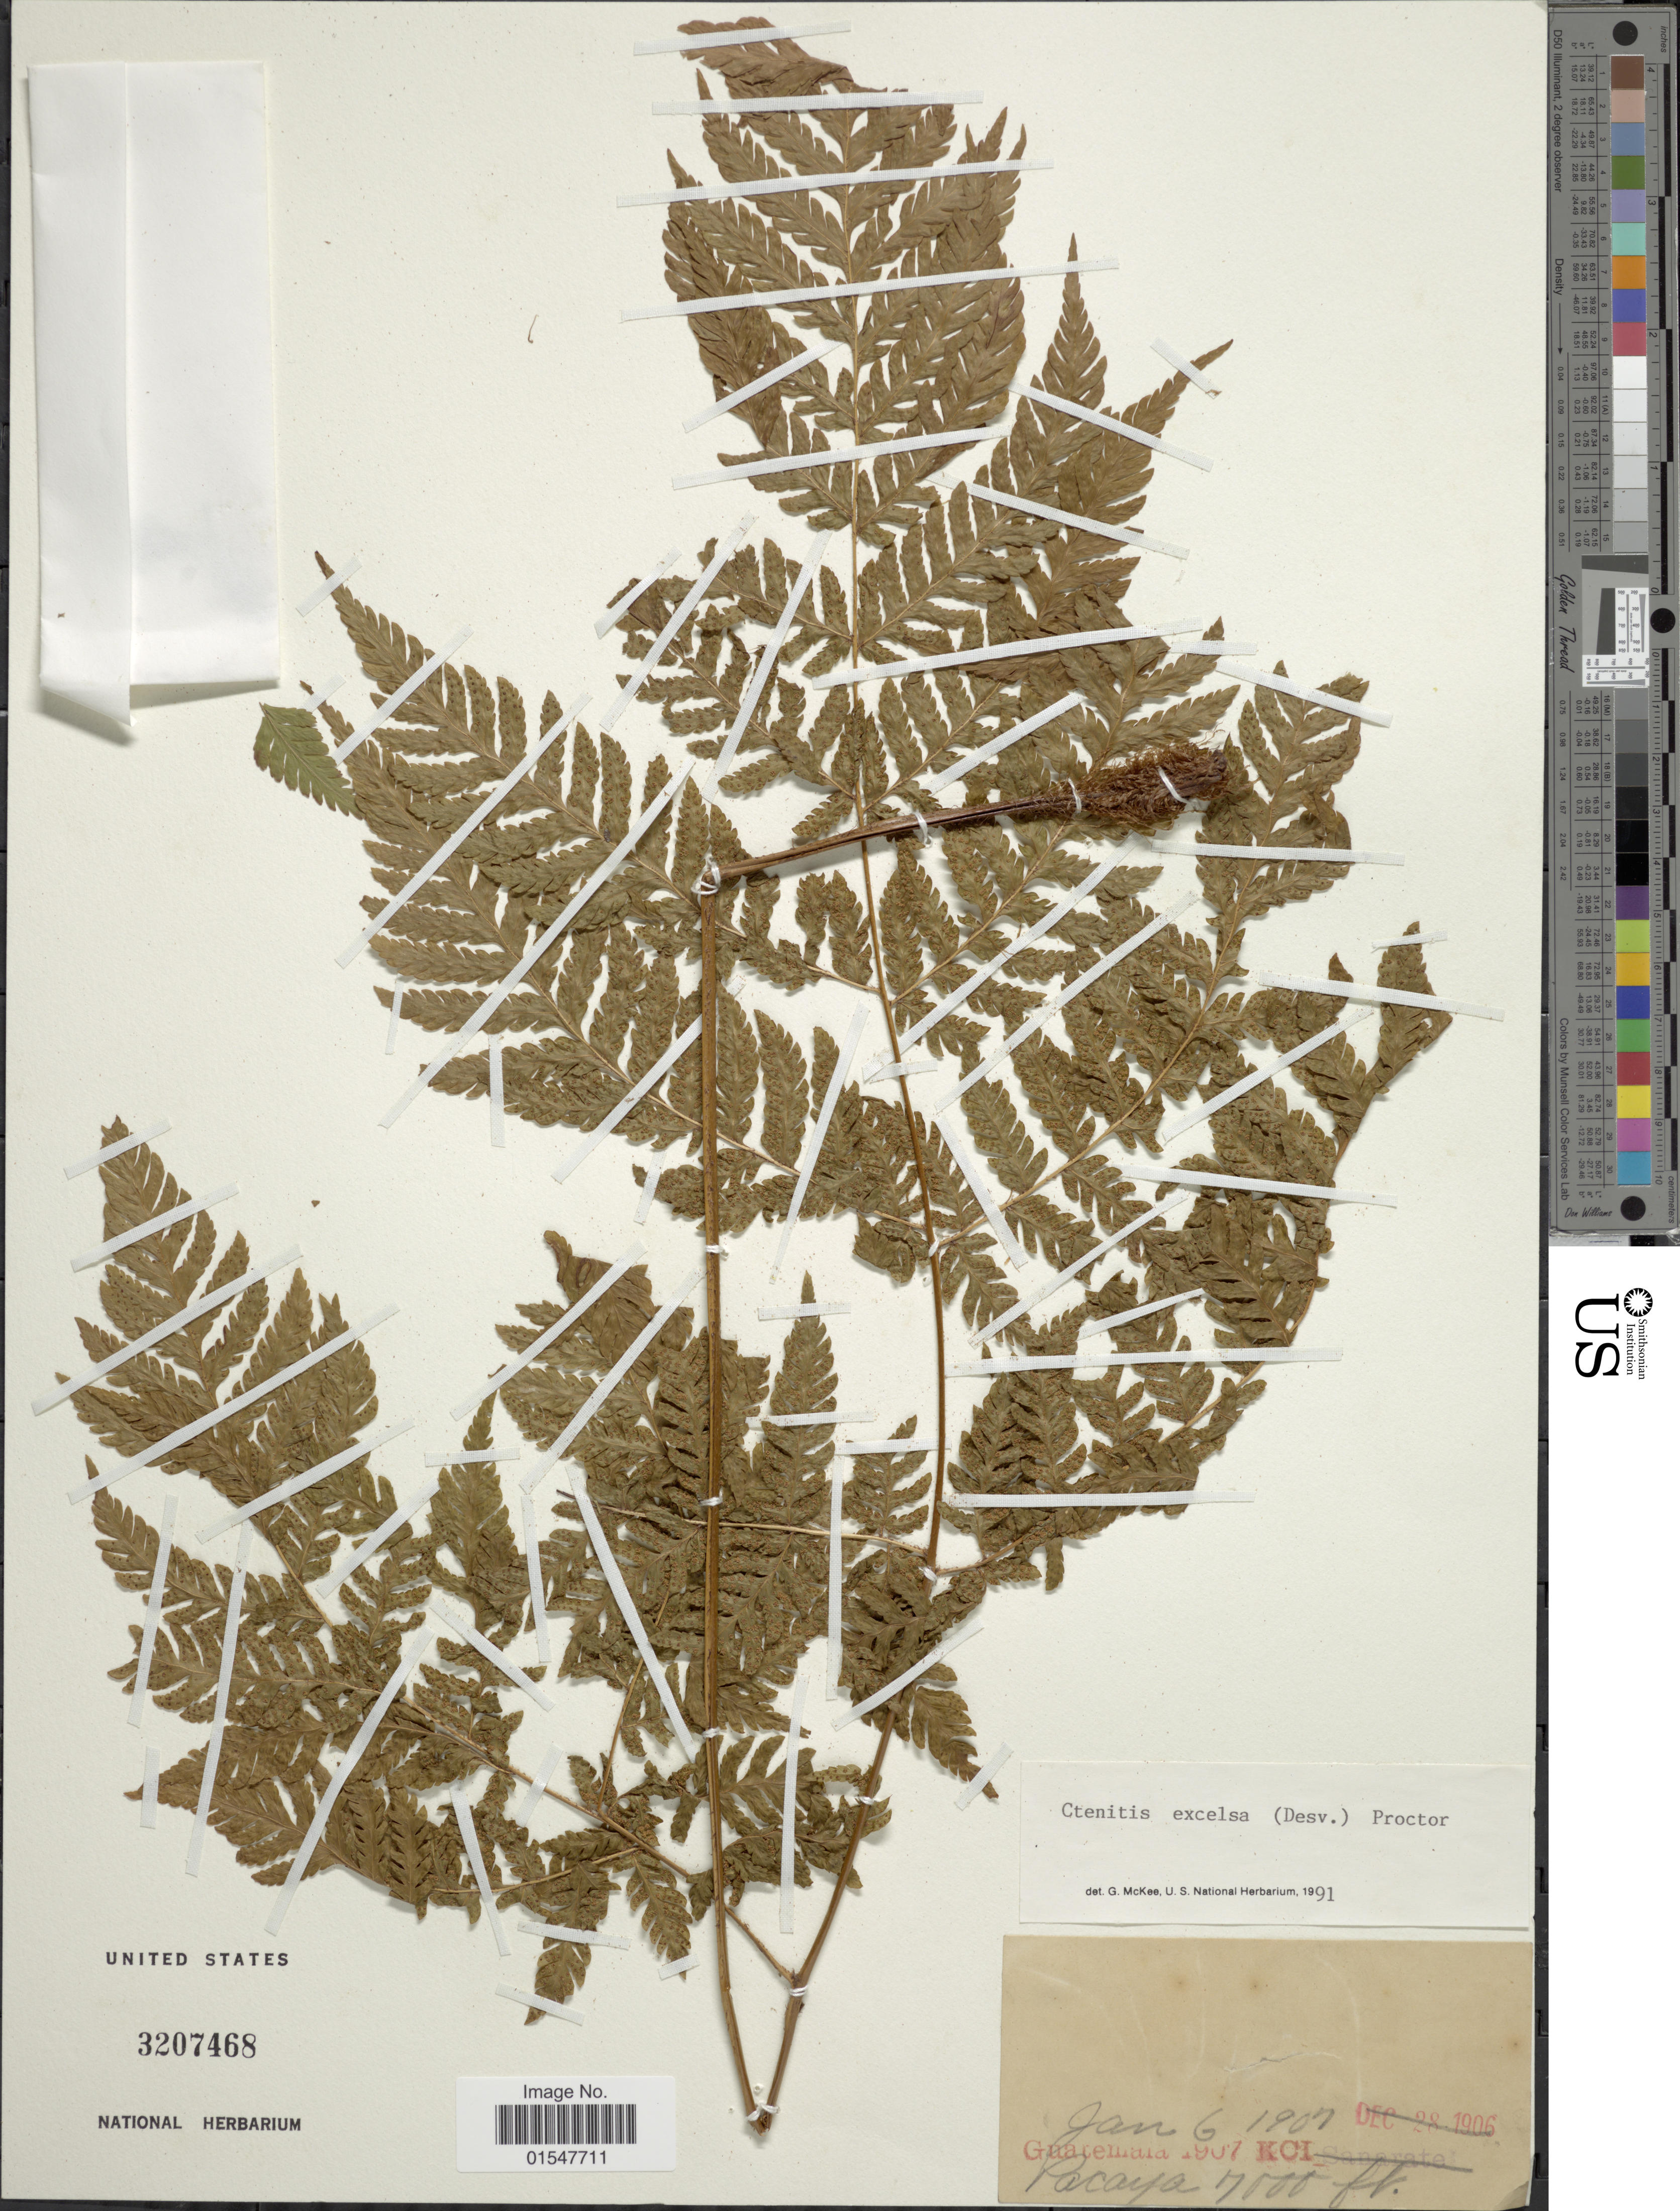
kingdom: Plantae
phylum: Tracheophyta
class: Polypodiopsida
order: Polypodiales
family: Dryopteridaceae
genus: Ctenitis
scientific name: Ctenitis excelsa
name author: (Desv.) Proctor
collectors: W. A. Kellerman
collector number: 907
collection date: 1907-01-06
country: Guatemala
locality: Pacaya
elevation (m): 2134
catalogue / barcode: US 3207468